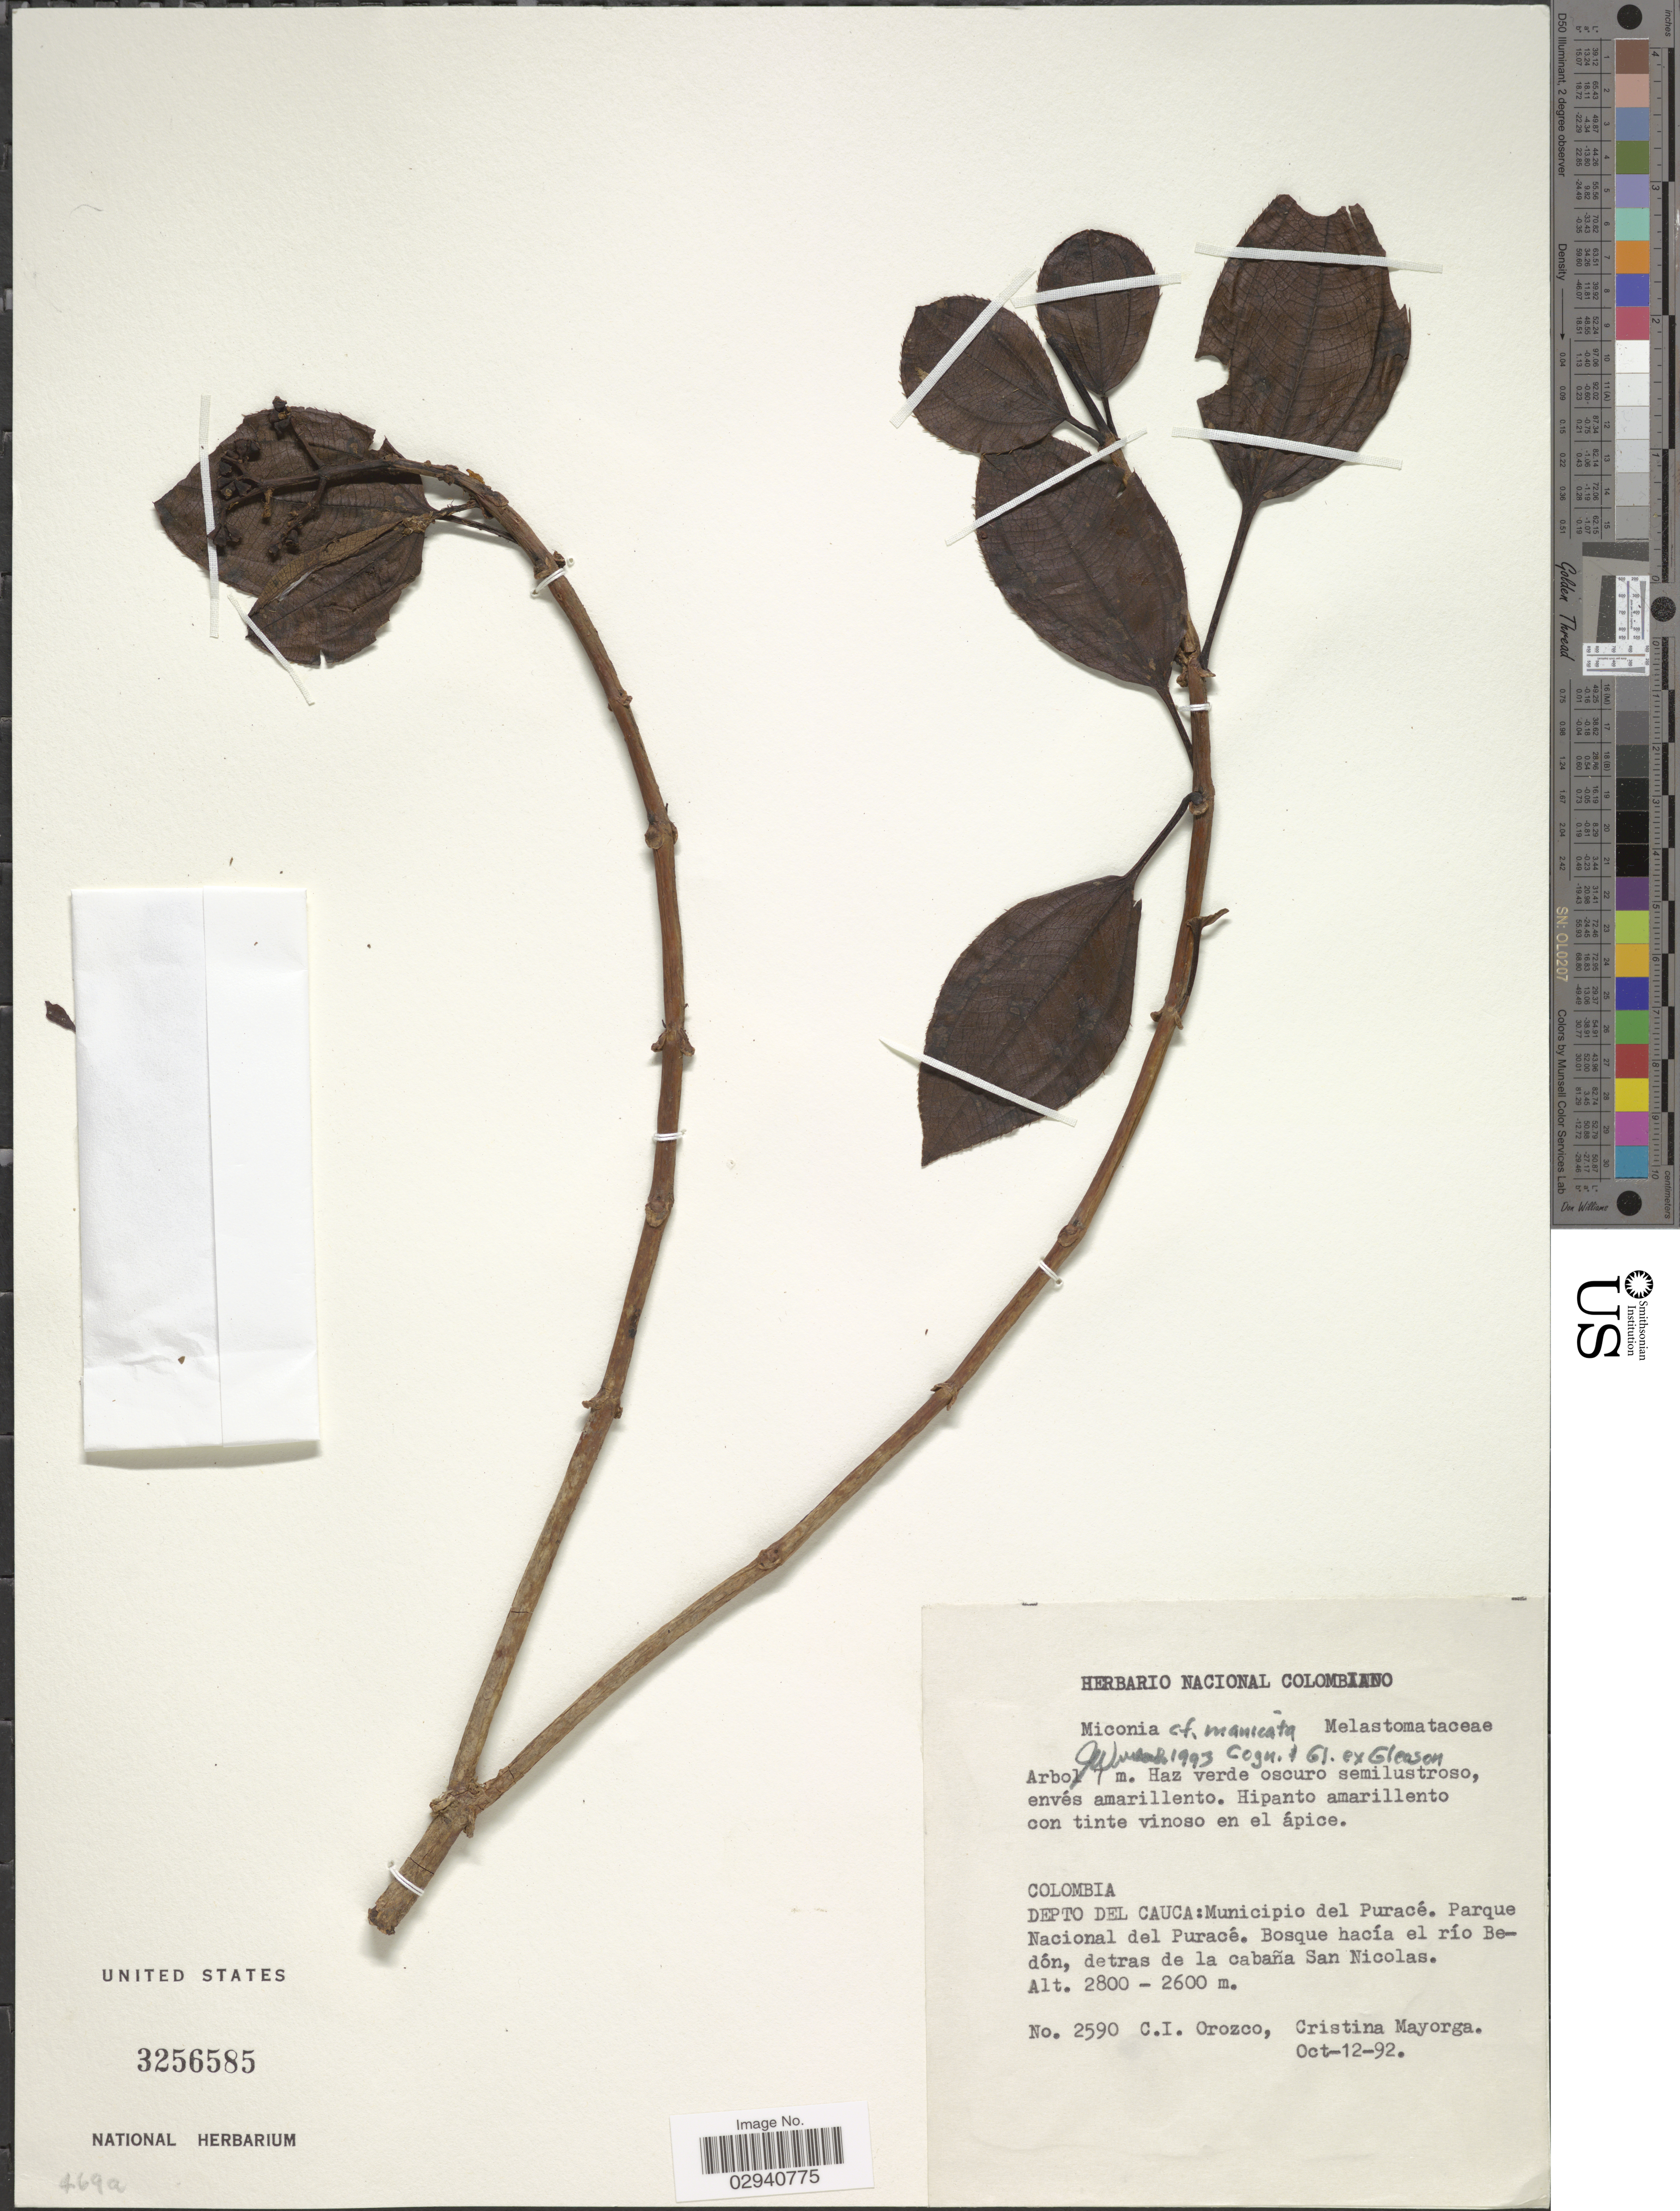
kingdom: Plantae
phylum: Tracheophyta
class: Magnoliopsida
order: Myrtales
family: Melastomataceae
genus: Miconia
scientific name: Miconia manicata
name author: Cogn. & Gleason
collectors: C. I. Orozco & C. Mayorga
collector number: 2590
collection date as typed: Transcribed d/m/y: 12/10/92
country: Colombia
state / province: Cauca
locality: Depto del Cauca: Municipio del Puracé. Parque Nacional del Puracé. Bosque hacía el río Bedón, detras de la cabaña San Nicolas.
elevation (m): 2600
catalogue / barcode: US 3256585